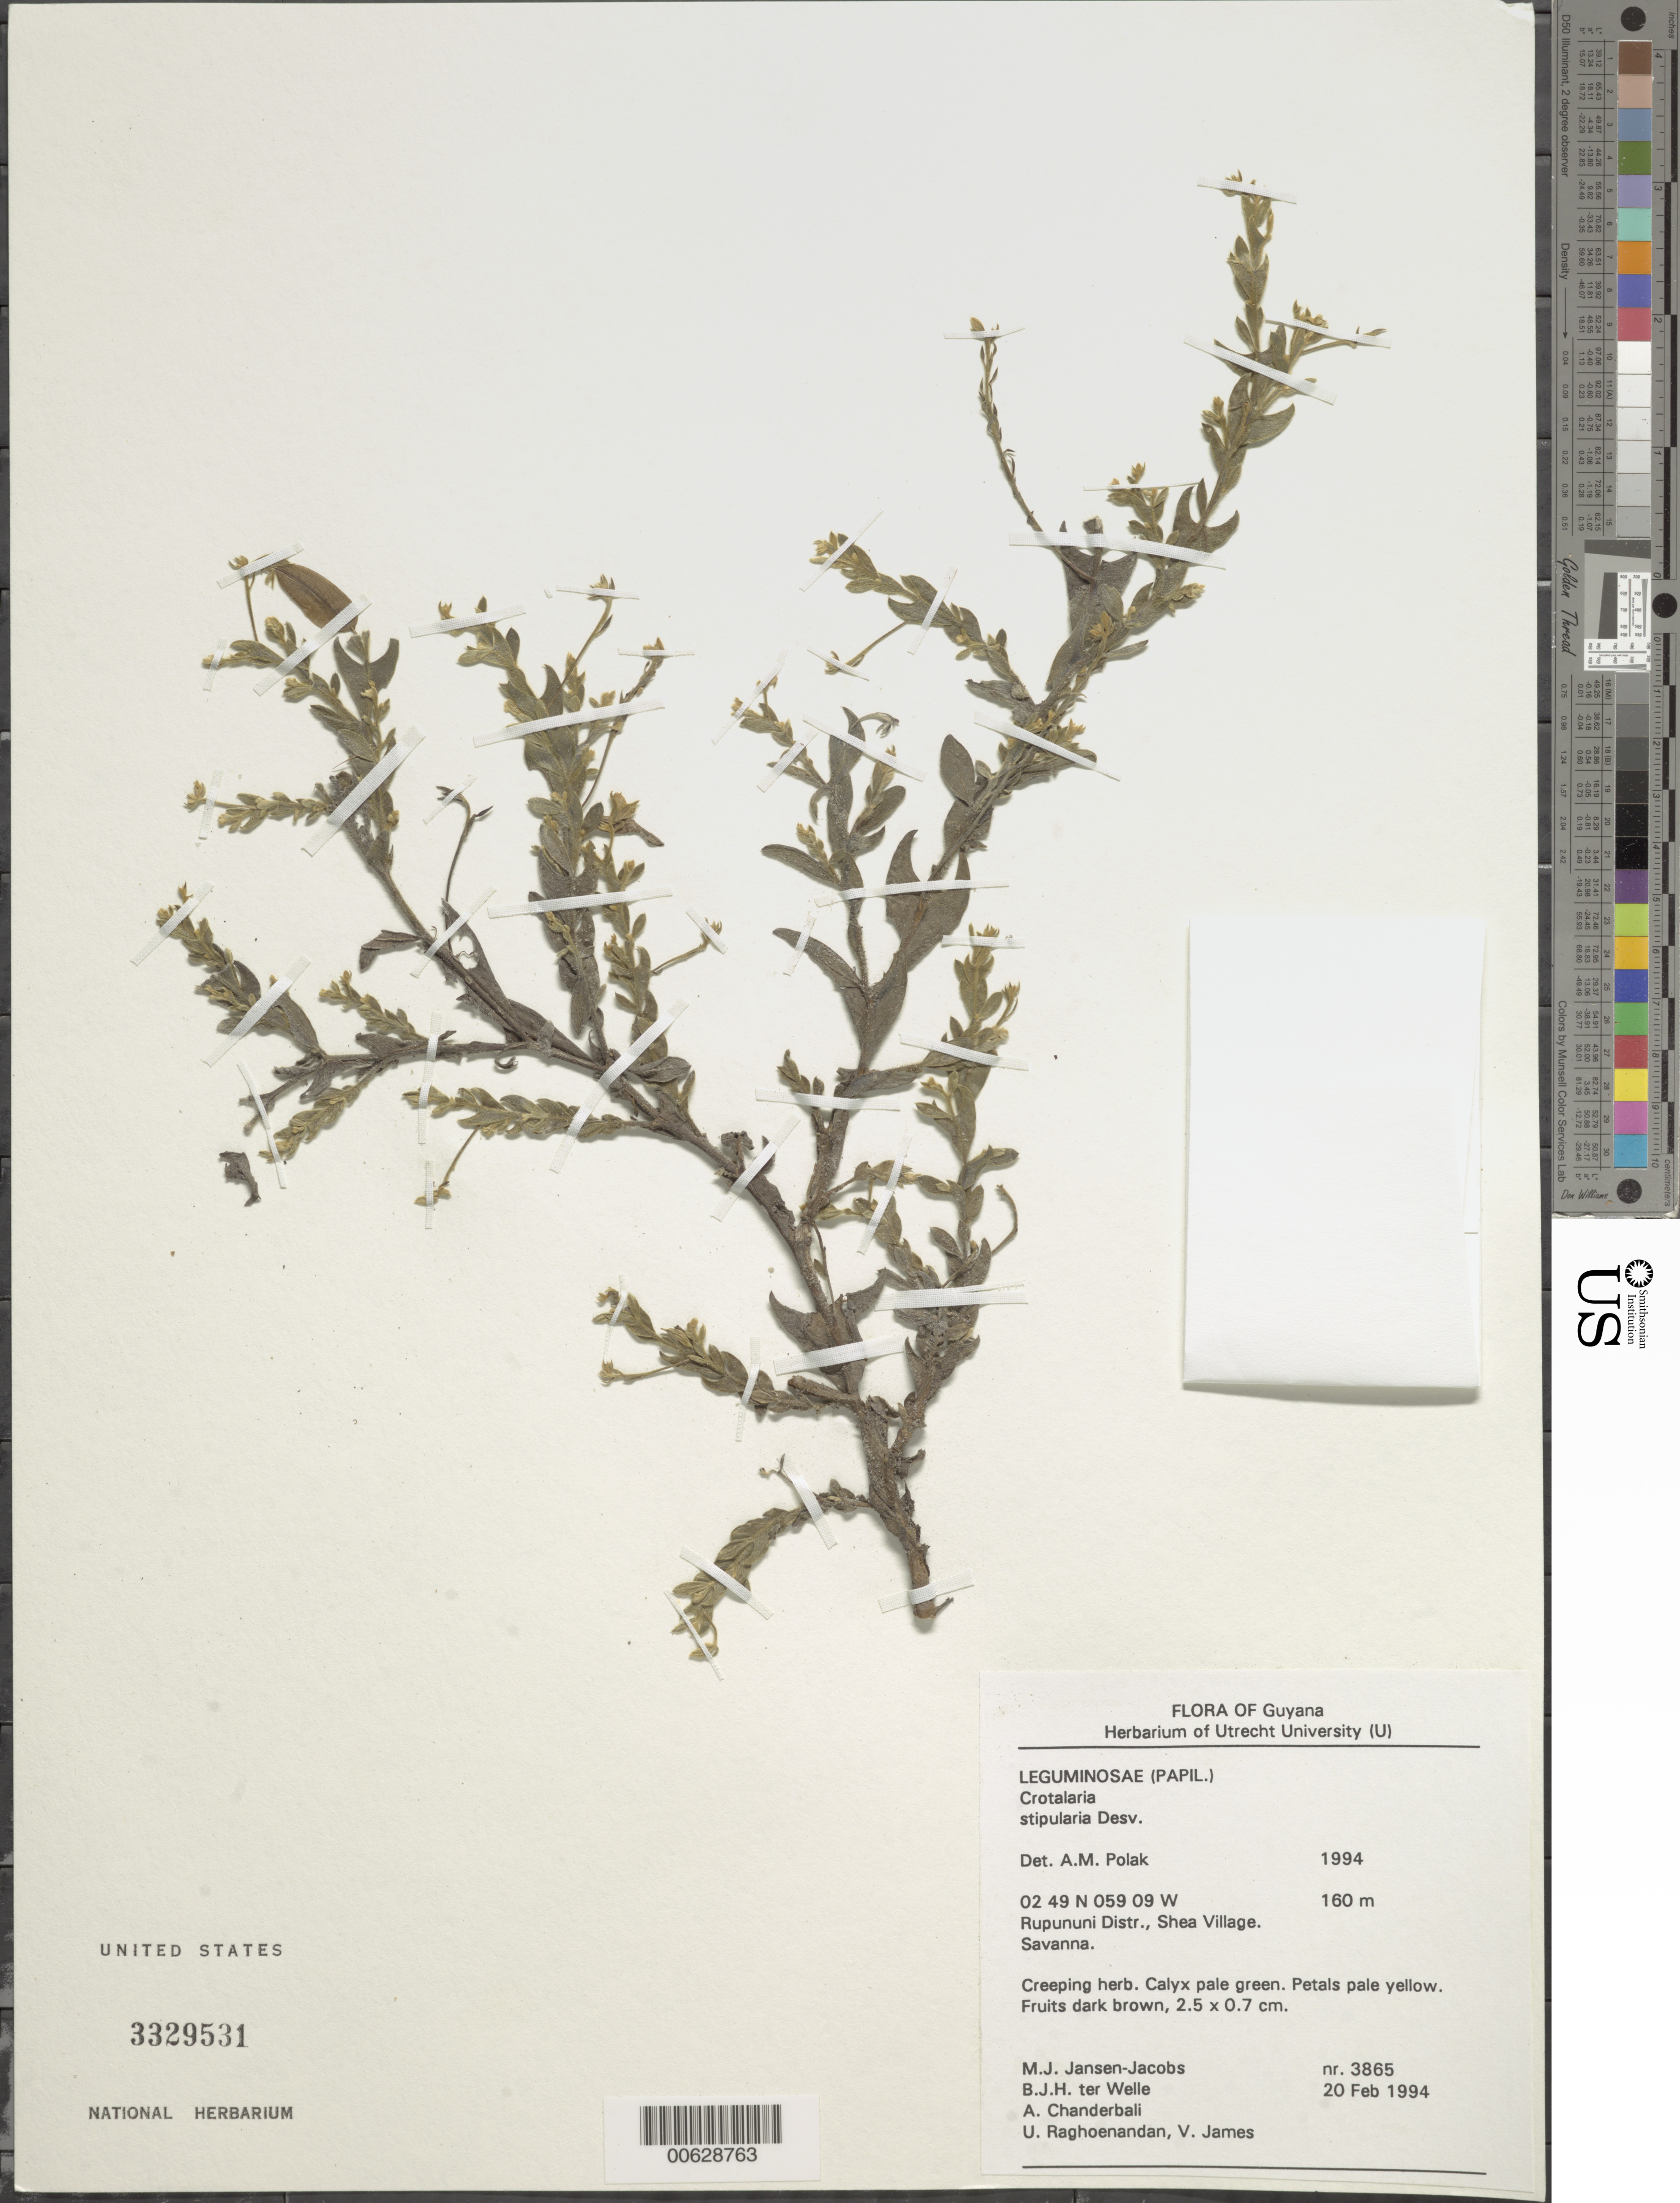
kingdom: Plantae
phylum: Tracheophyta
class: Magnoliopsida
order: Fabales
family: Fabaceae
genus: Crotalaria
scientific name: Crotalaria stipularia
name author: Desv.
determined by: Polak, A. M.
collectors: M. J. Jansen-Jacobs, B. Welle, A. S. Chanderbali, U. Raghoenandan & V. James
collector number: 3865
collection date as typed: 20-Feb-94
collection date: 1994-02-20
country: Guyana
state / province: U. Takutu-U. Essequibo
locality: Shea Village, Rupununi Dist.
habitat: Savanna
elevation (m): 160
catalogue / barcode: US 3329531